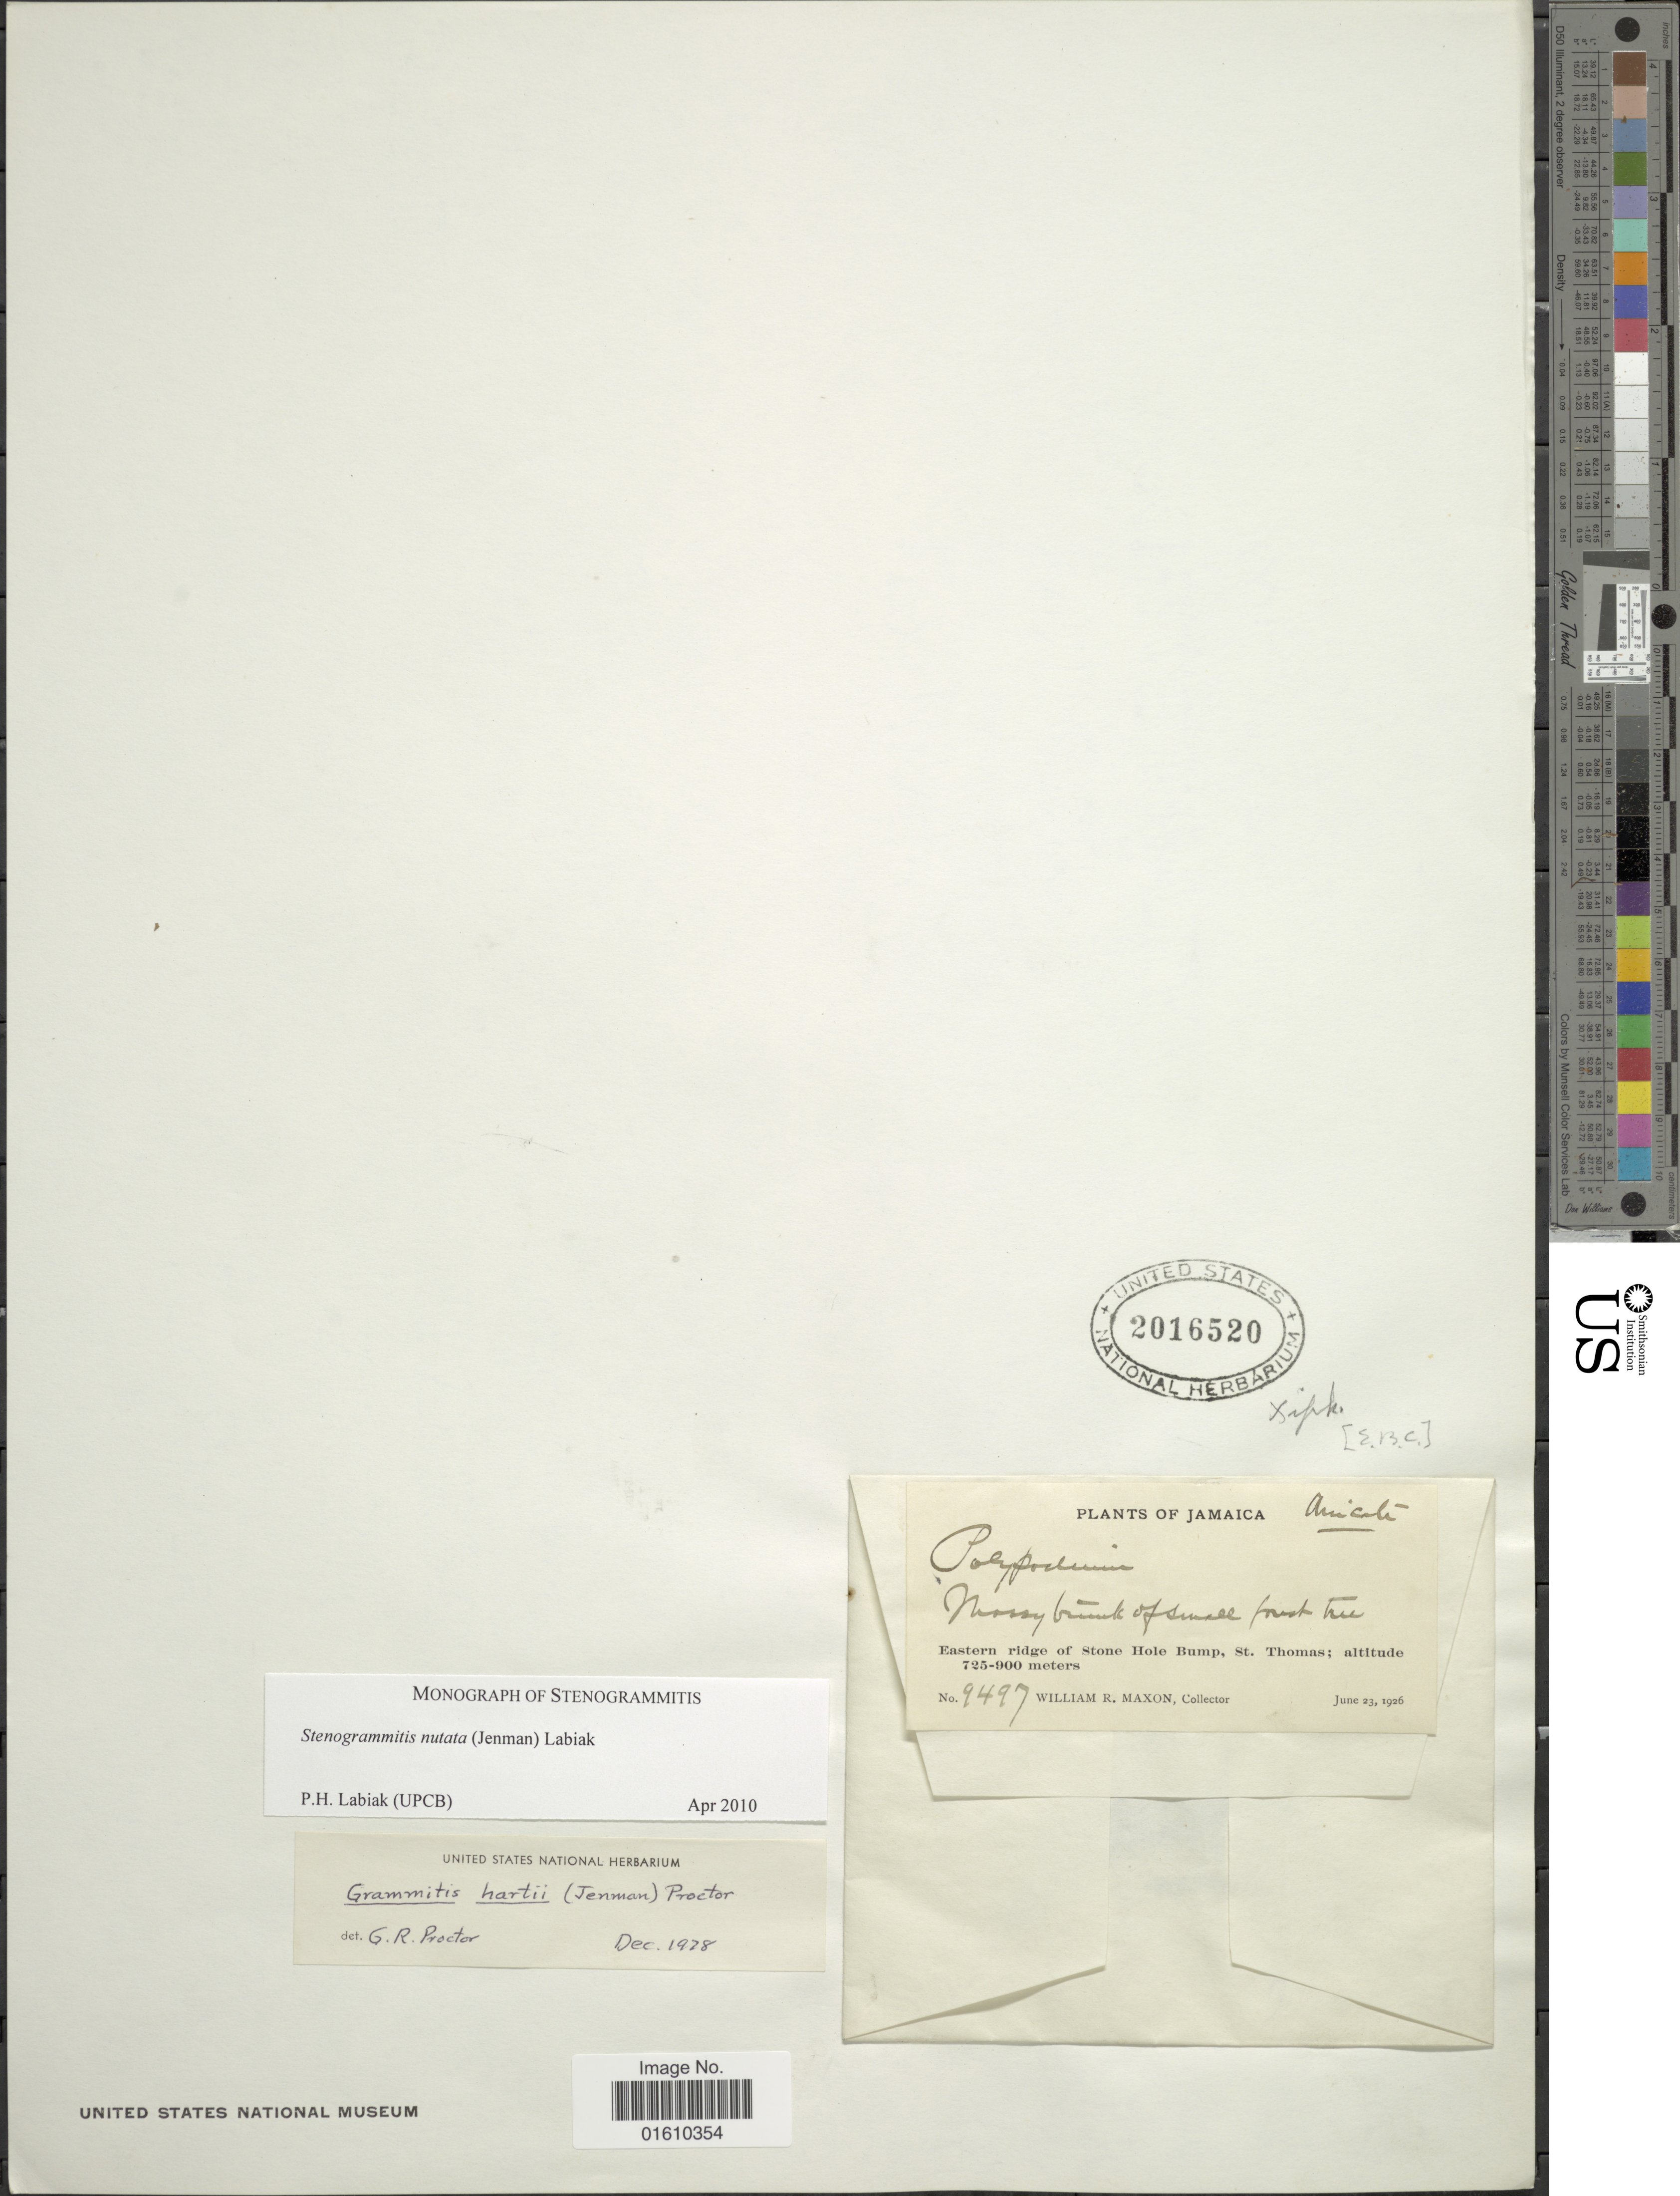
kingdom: Plantae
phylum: Tracheophyta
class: Polypodiopsida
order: Polypodiales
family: Polypodiaceae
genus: Stenogrammitis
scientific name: Stenogrammitis nutata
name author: (Jenman) Labiak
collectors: W. R. Maxon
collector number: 9497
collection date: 1926-06-23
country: Jamaica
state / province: Saint Thomas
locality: Eastern ridge of Stone Hole Bump, St. Thomas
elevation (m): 725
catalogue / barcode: US 2016520